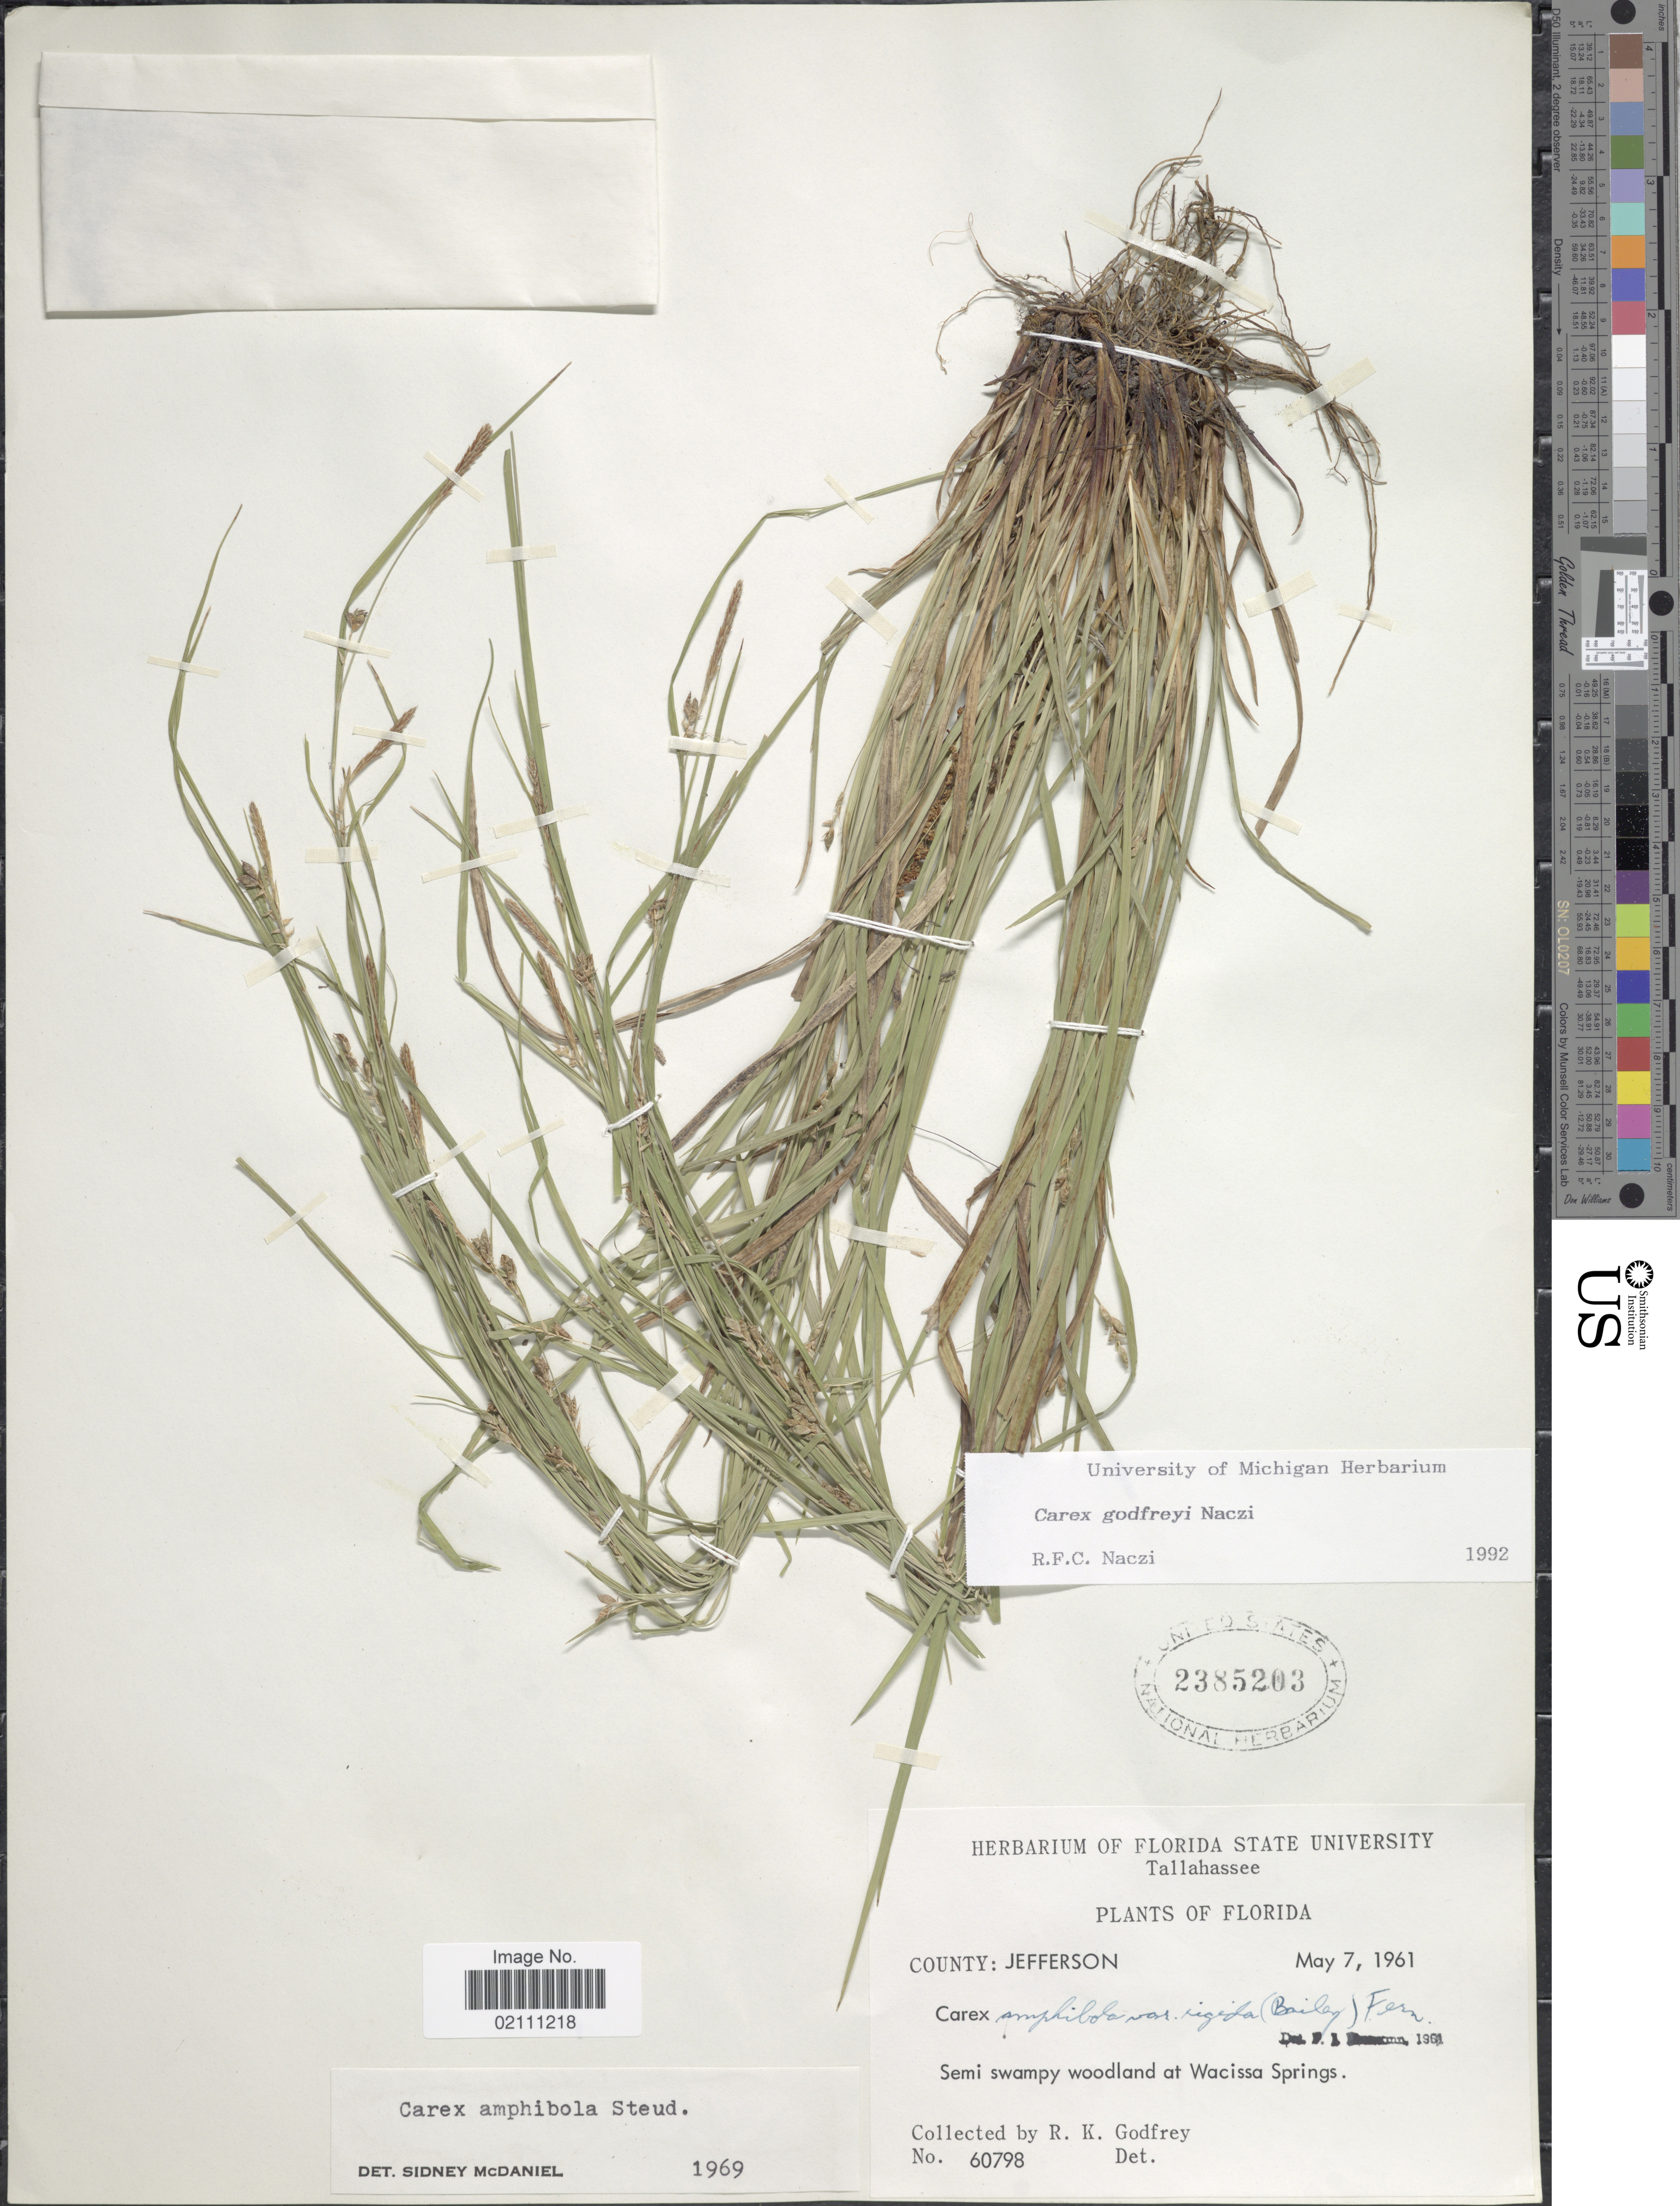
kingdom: Plantae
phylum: Tracheophyta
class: Liliopsida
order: Poales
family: Cyperaceae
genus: Carex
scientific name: Carex godfreyi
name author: Naczi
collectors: R. K. Godfrey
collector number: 60798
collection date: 1961-05-07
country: United States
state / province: Florida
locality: Tallahassee, County: Jackson, Semi swampy woodland at Wacissa Springs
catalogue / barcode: US 2385203